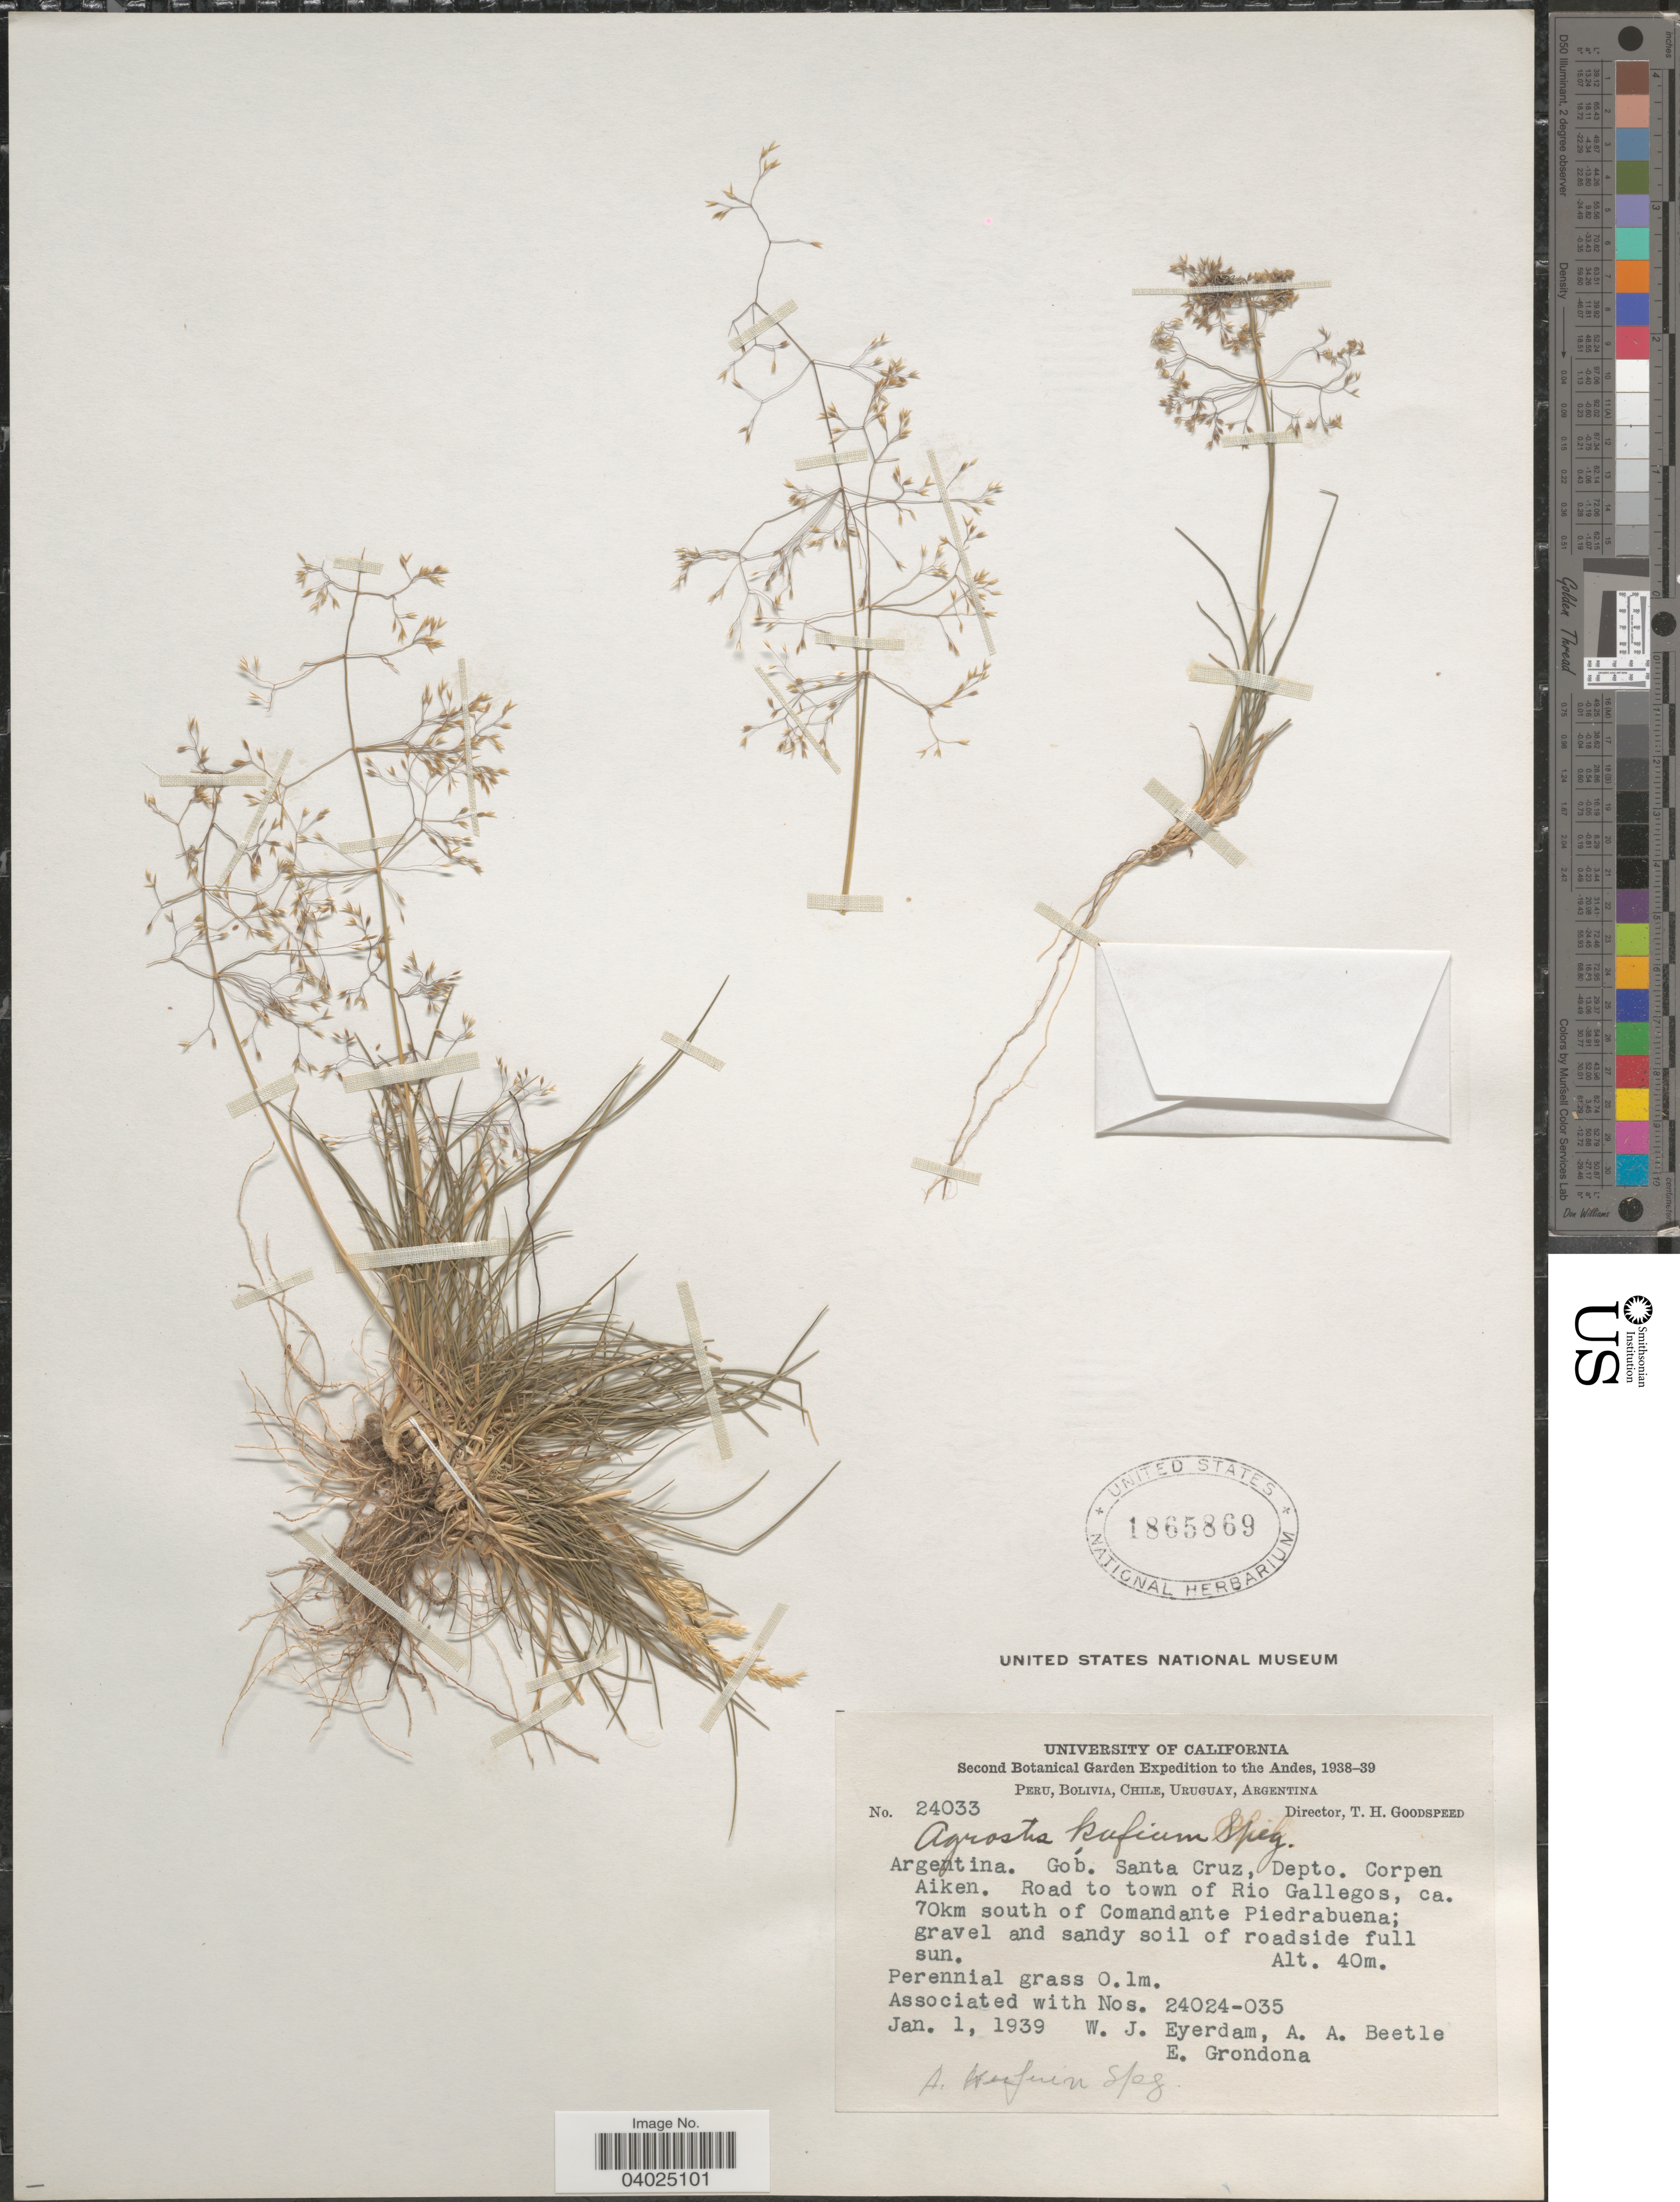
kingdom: Plantae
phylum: Tracheophyta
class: Liliopsida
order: Poales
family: Poaceae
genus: Agrostis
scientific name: Agrostis sp.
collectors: W. J. Eyerdam, A. A. Beetle & E. Grondona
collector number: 24033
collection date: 1939-01-01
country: Argentina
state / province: Santa Cruz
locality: The Andes. Gob. Santa Cruz, Depto. Corpen Aiken. Road to town of Rio Gallegos, ca. 70km south of Comandante Piedrabuena.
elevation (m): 40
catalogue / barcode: US 1865869